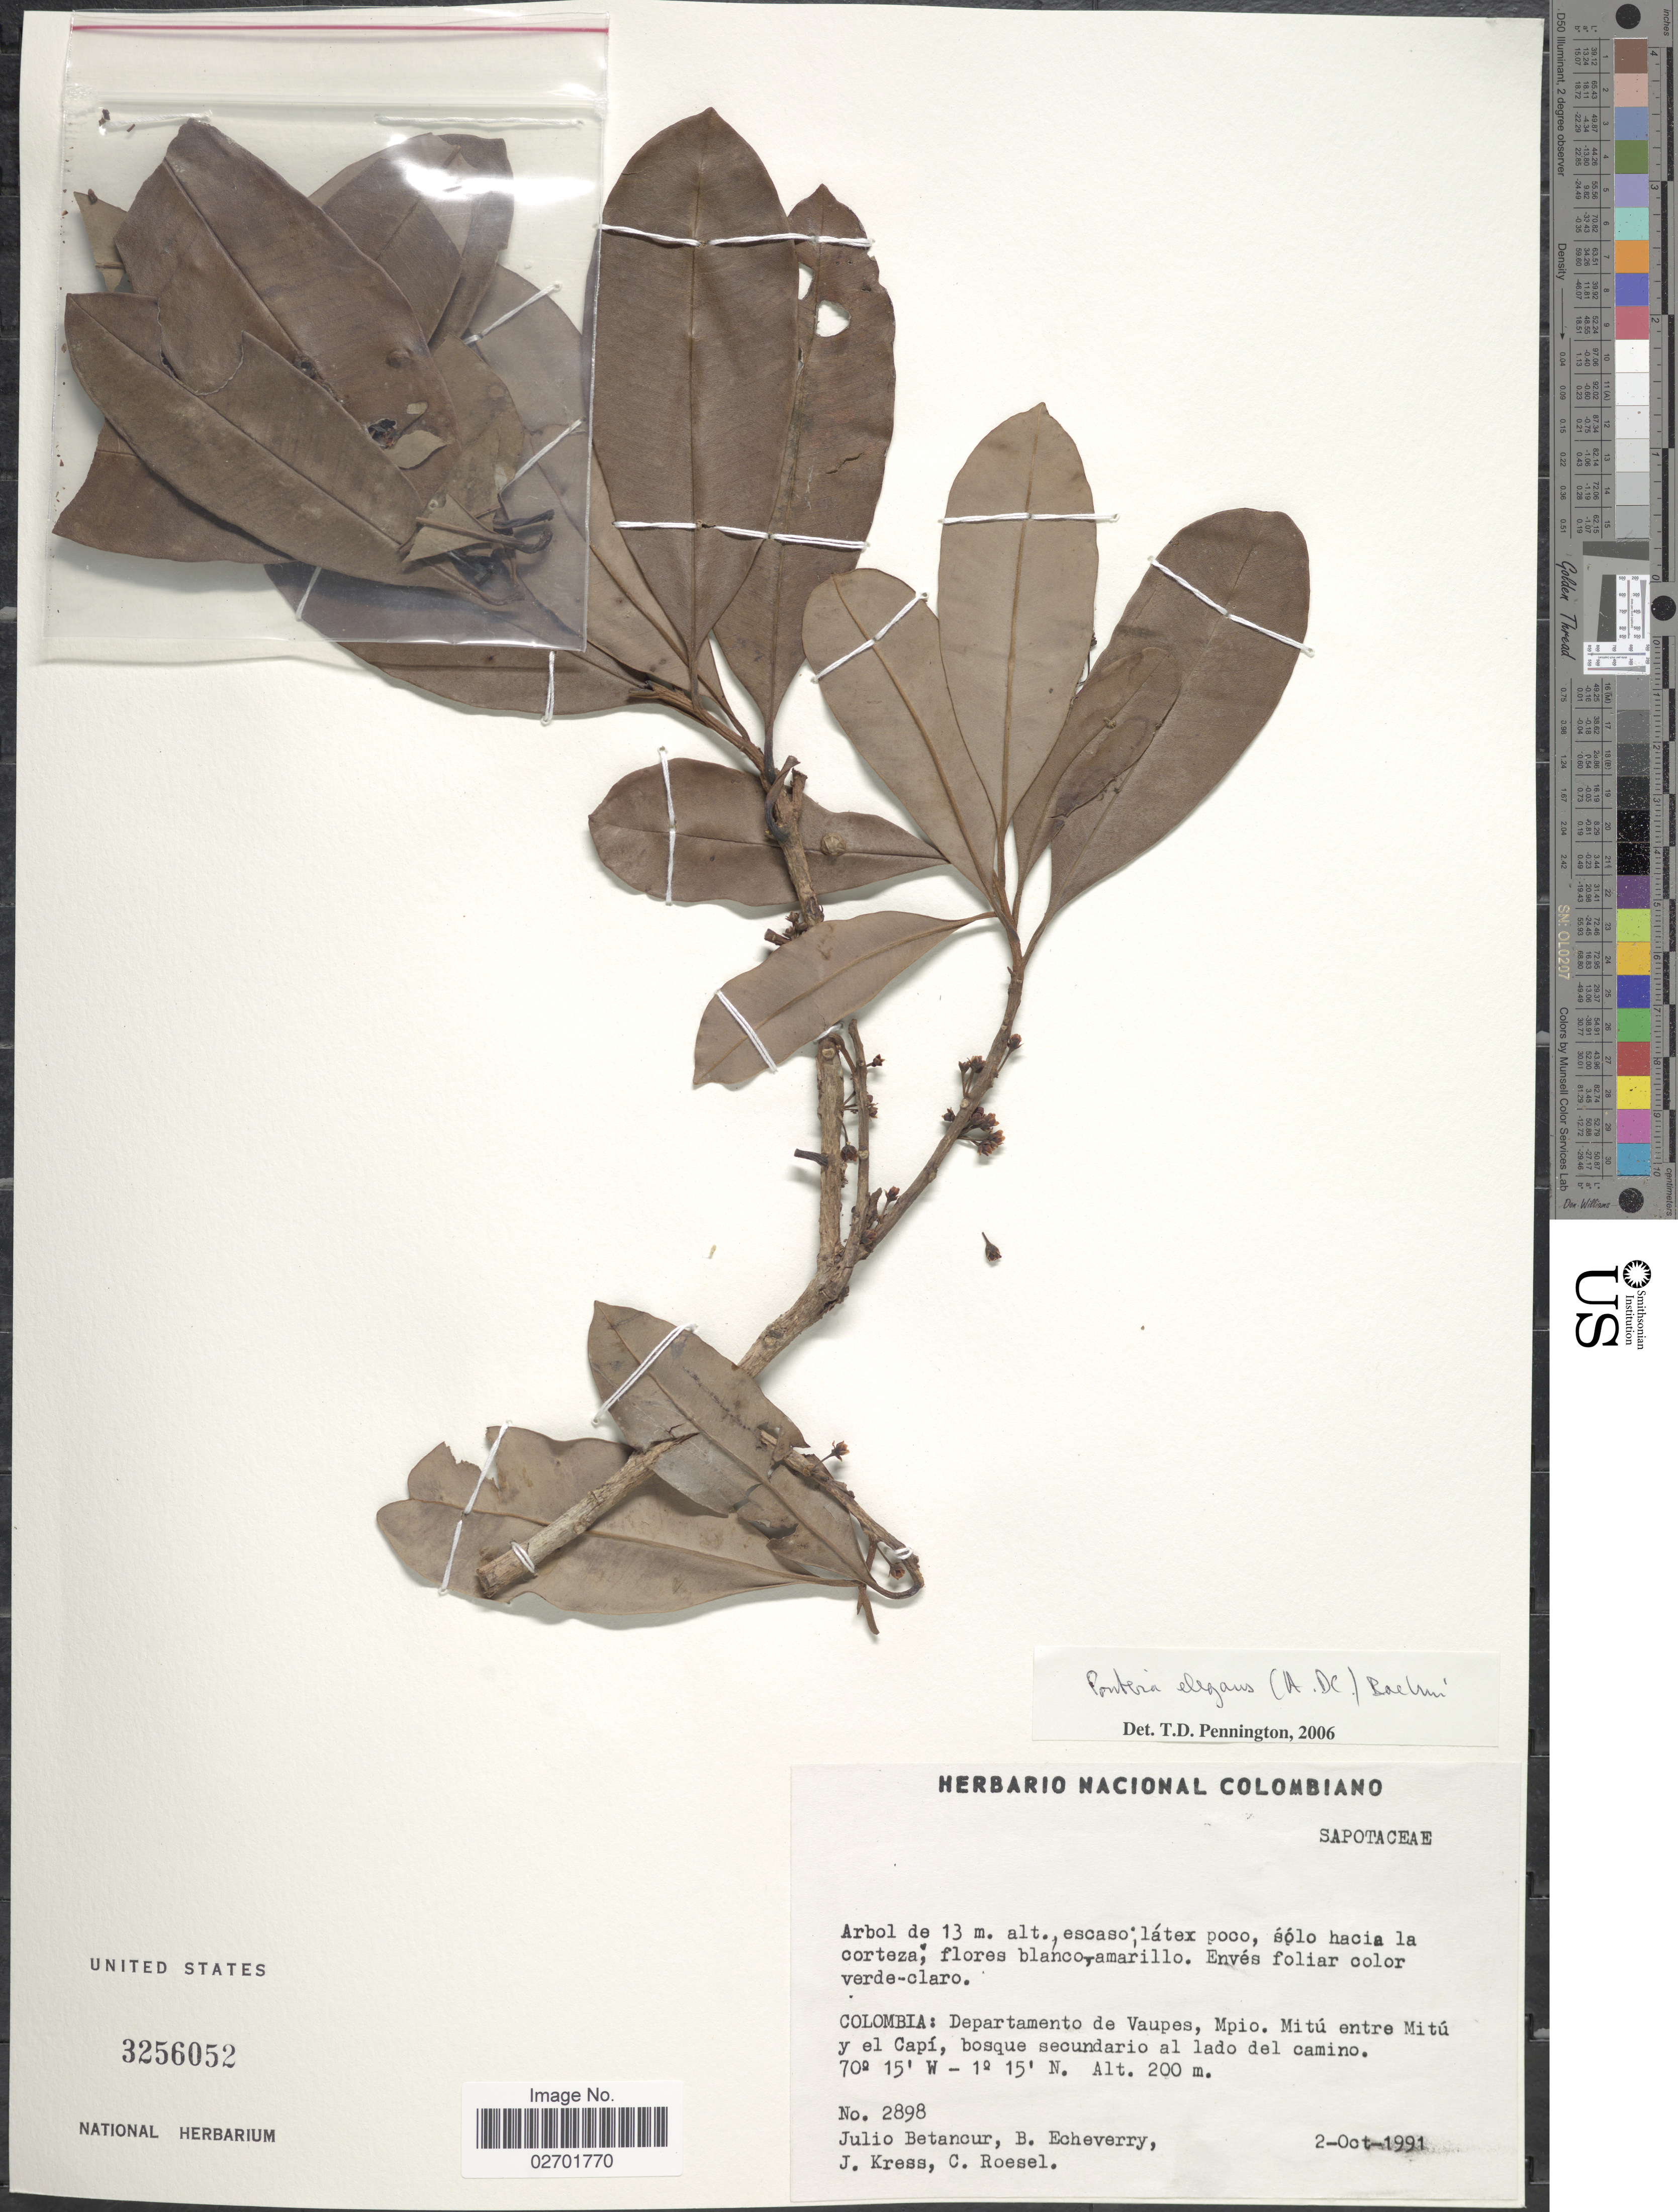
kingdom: Plantae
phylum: Tracheophyta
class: Magnoliopsida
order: Ericales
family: Sapotaceae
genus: Pouteria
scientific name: Pouteria elegans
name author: (A. DC.) Baehni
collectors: J. Betancur, B. Echeverry, J. Kress & C. S. Roesel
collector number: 2898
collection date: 1991-10-02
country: Colombia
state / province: Vaupés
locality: Colombia: Departamento de Vaupes, Mpio. Mitu entre Mitu y el Capi, bosque secundario al lado del camino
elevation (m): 200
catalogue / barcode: US 3256052